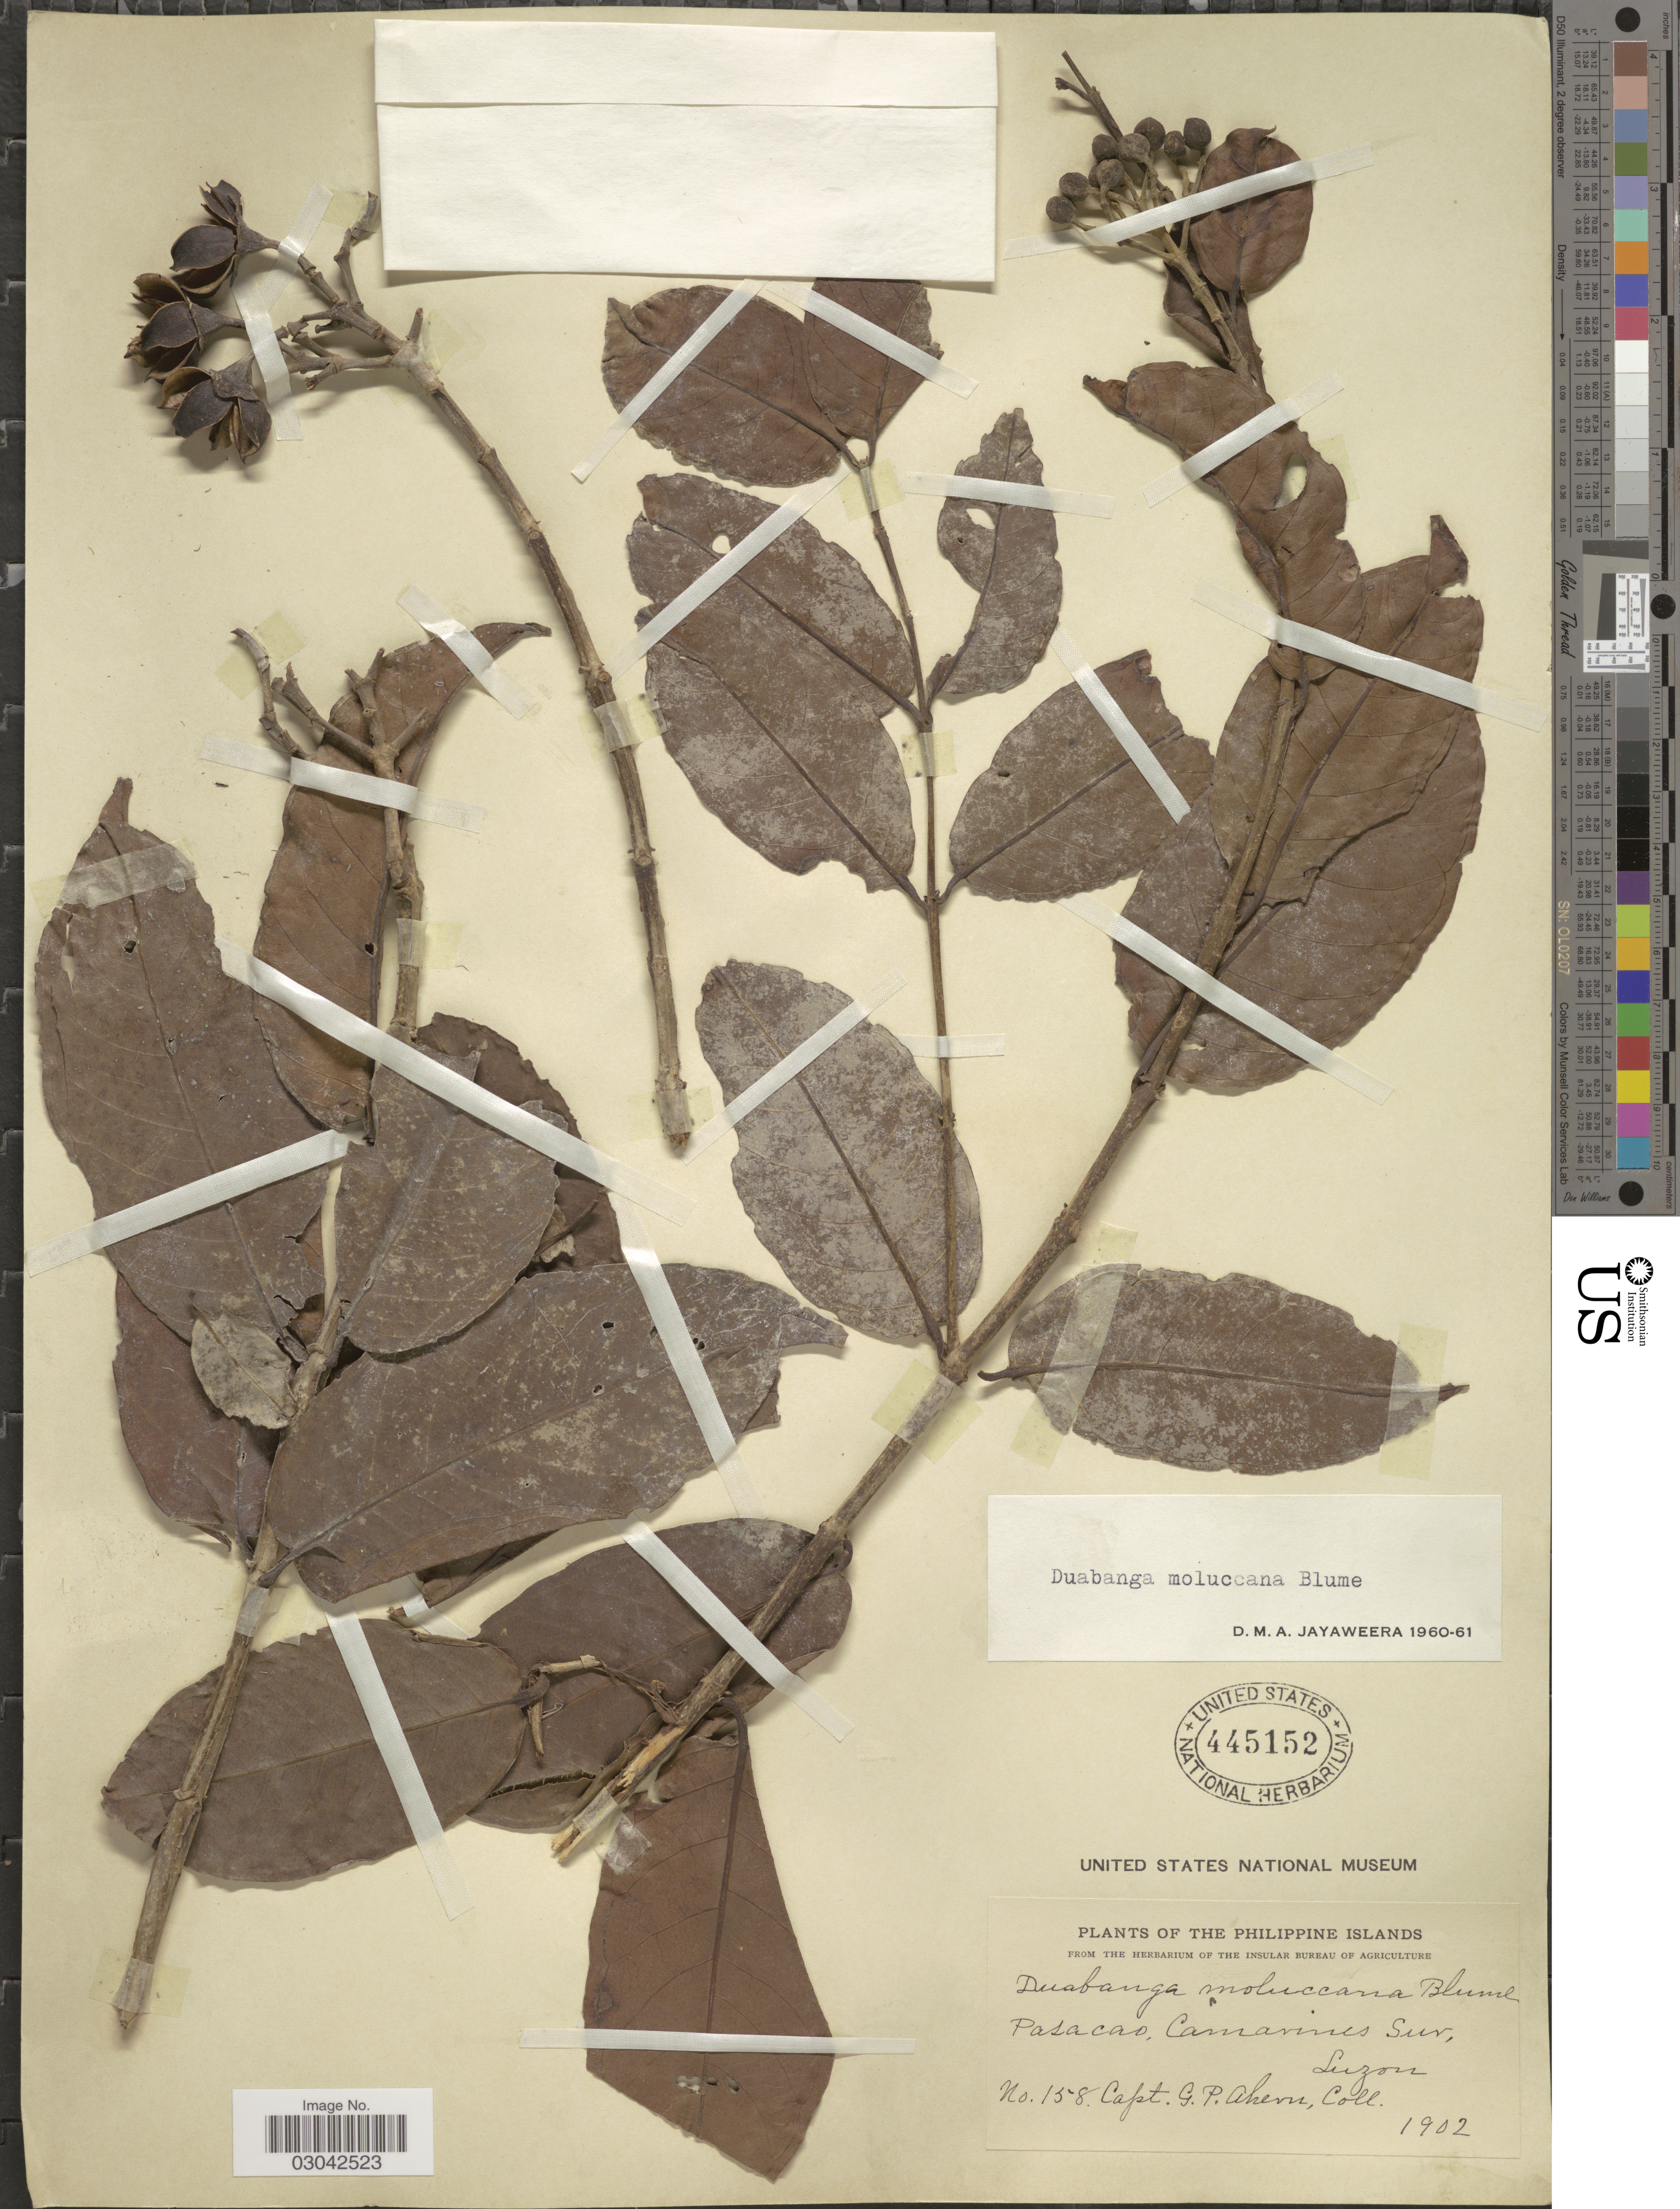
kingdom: Plantae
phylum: Tracheophyta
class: Magnoliopsida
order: Myrtales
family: Lythraceae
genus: Duabanga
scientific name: Duabanga moluccana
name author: Blume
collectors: G. Ahern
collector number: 158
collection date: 1902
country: Philippines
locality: Pasacao, Camarines Sur, Luzon.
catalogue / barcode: US 445152